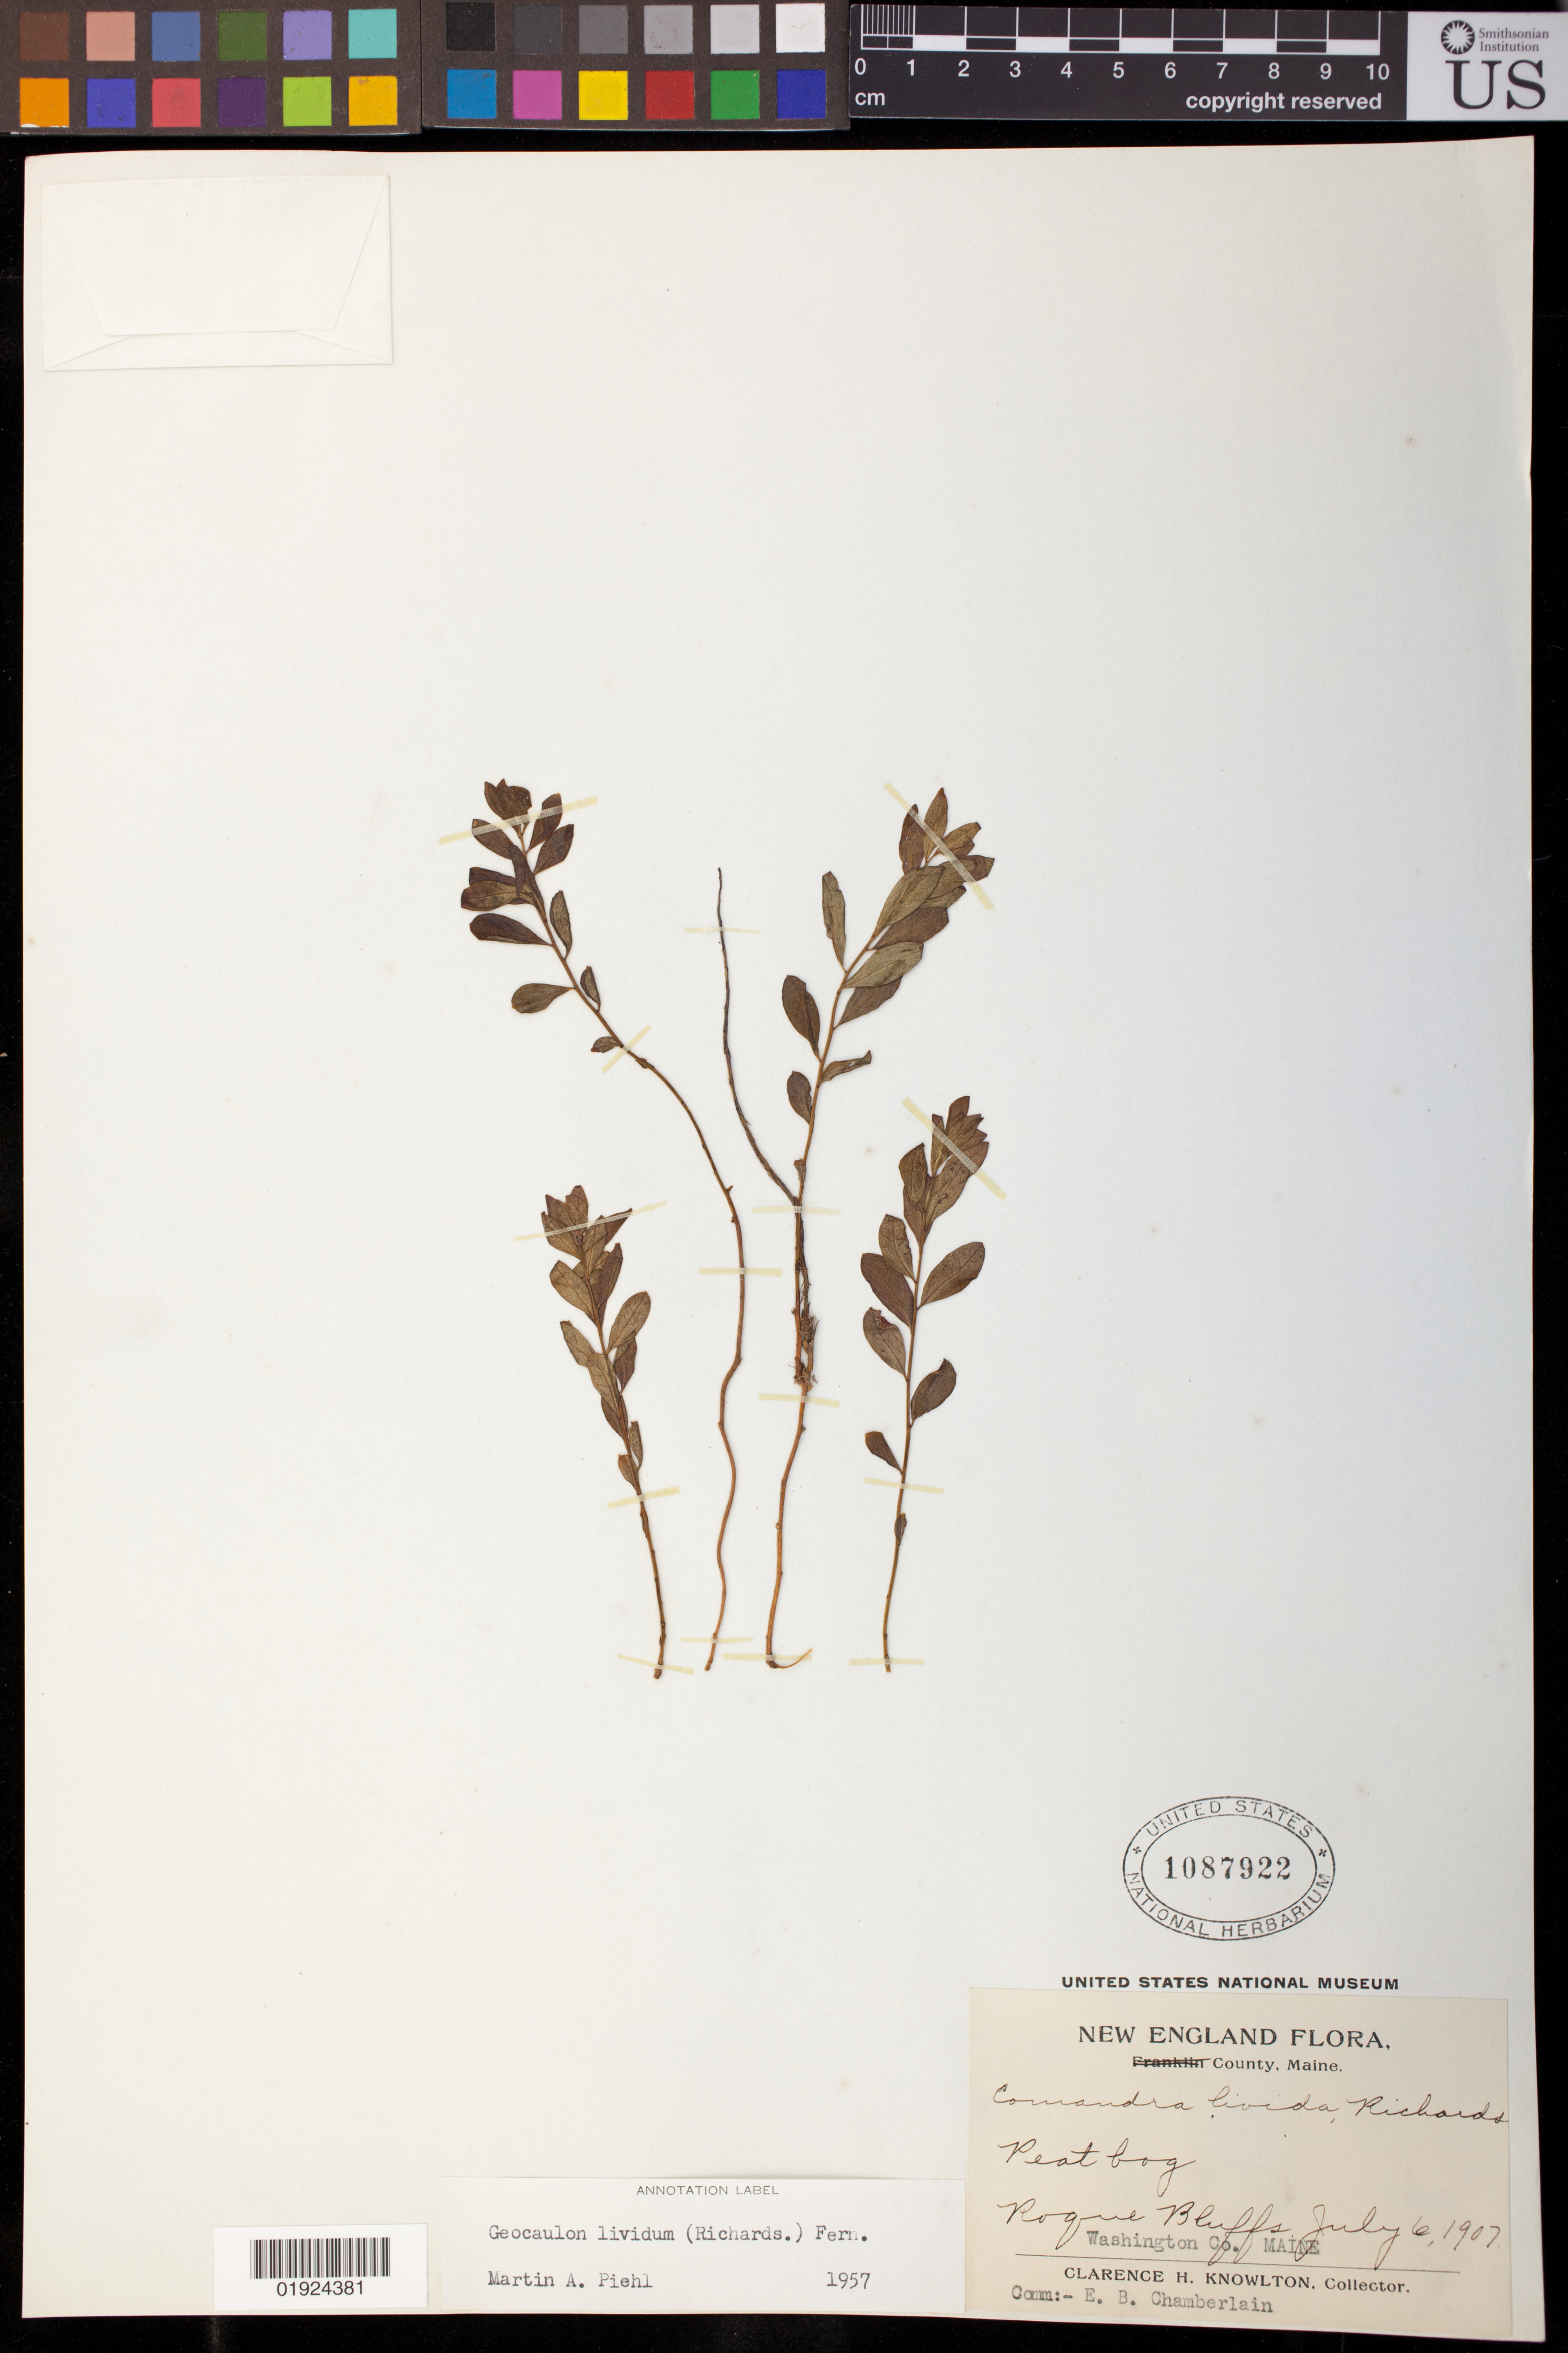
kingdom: Plantae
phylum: Tracheophyta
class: Magnoliopsida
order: Santalales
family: Comandraceae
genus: Geocaulon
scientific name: Geocaulon lividum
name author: (Richardson) Fernald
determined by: Piehl, M. A.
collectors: C. H. Knowlton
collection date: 1907-07-06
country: United States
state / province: Maine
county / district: Washington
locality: Roque Bluffs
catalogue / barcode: US 1087922